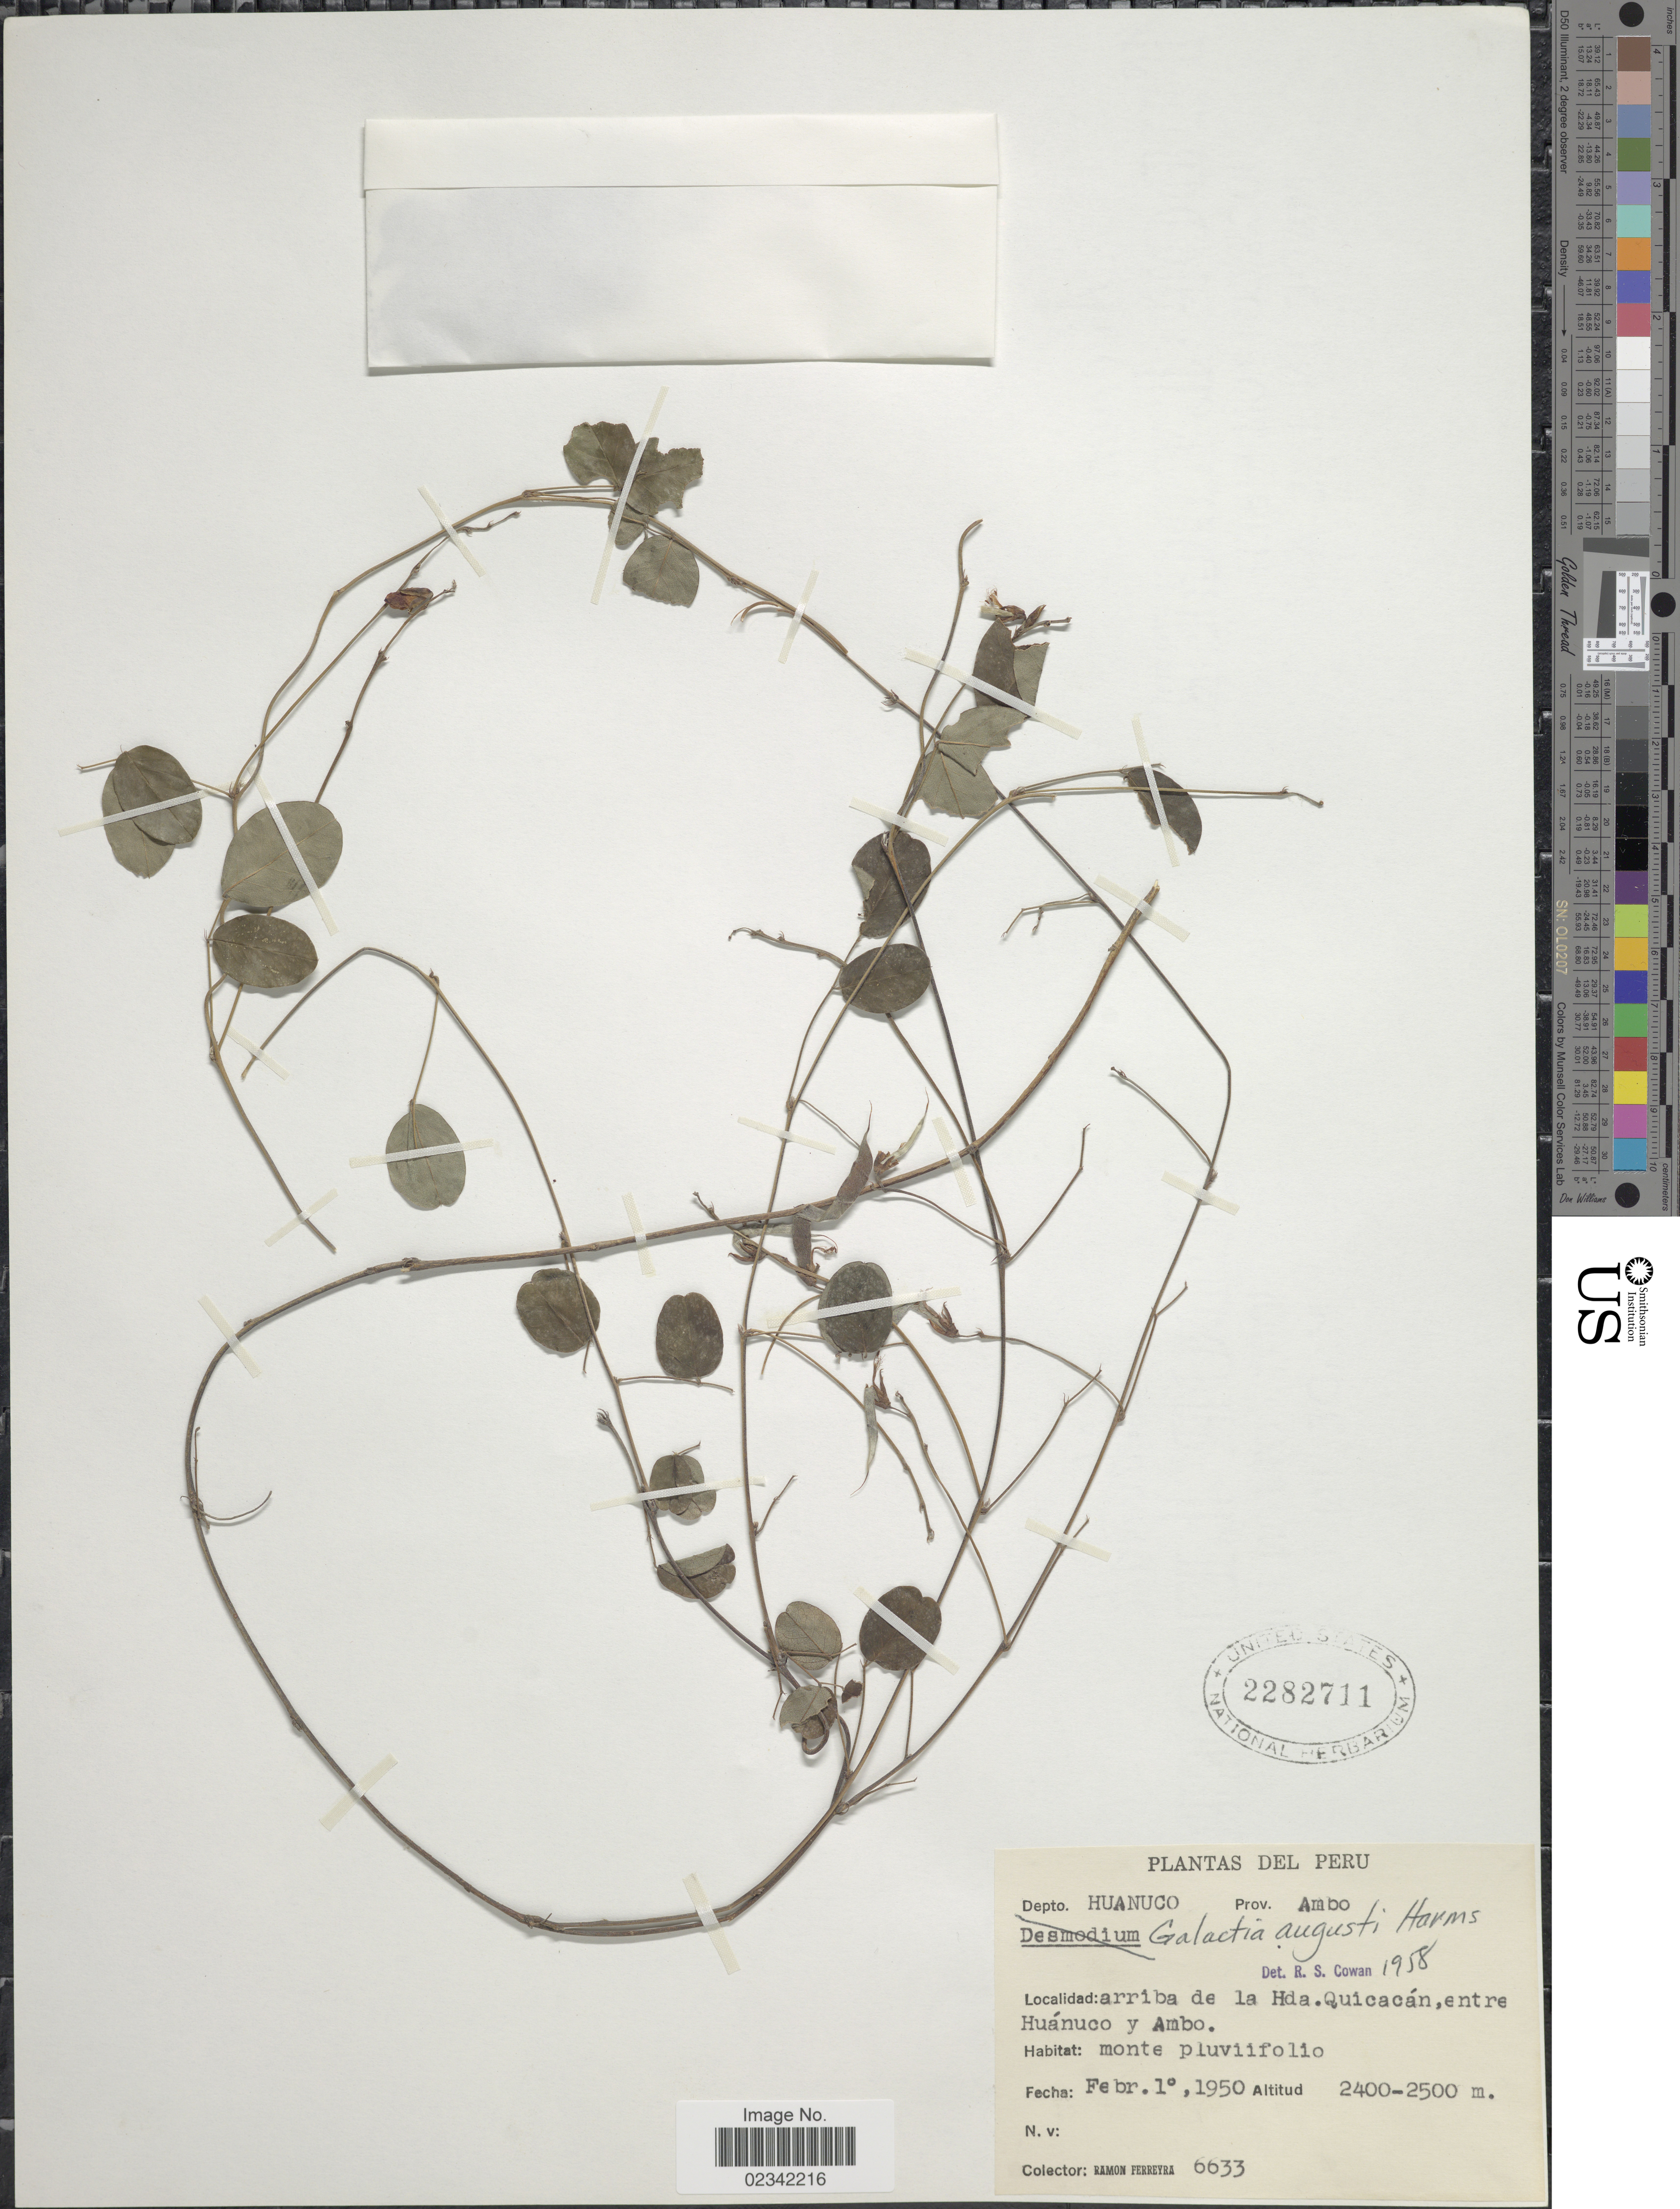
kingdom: Plantae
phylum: Tracheophyta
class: Magnoliopsida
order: Fabales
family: Fabaceae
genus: Galactia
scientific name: Galactia augusti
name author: Harms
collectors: R. A. Ferreyra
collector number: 6633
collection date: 1950-02-01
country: Peru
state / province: Huánuco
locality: Depto. de Huanuco, Prov. de Ambo, arriba de la Hda. Quicacan, entre Huanuco y Ambo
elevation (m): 2400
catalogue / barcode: US 2282711